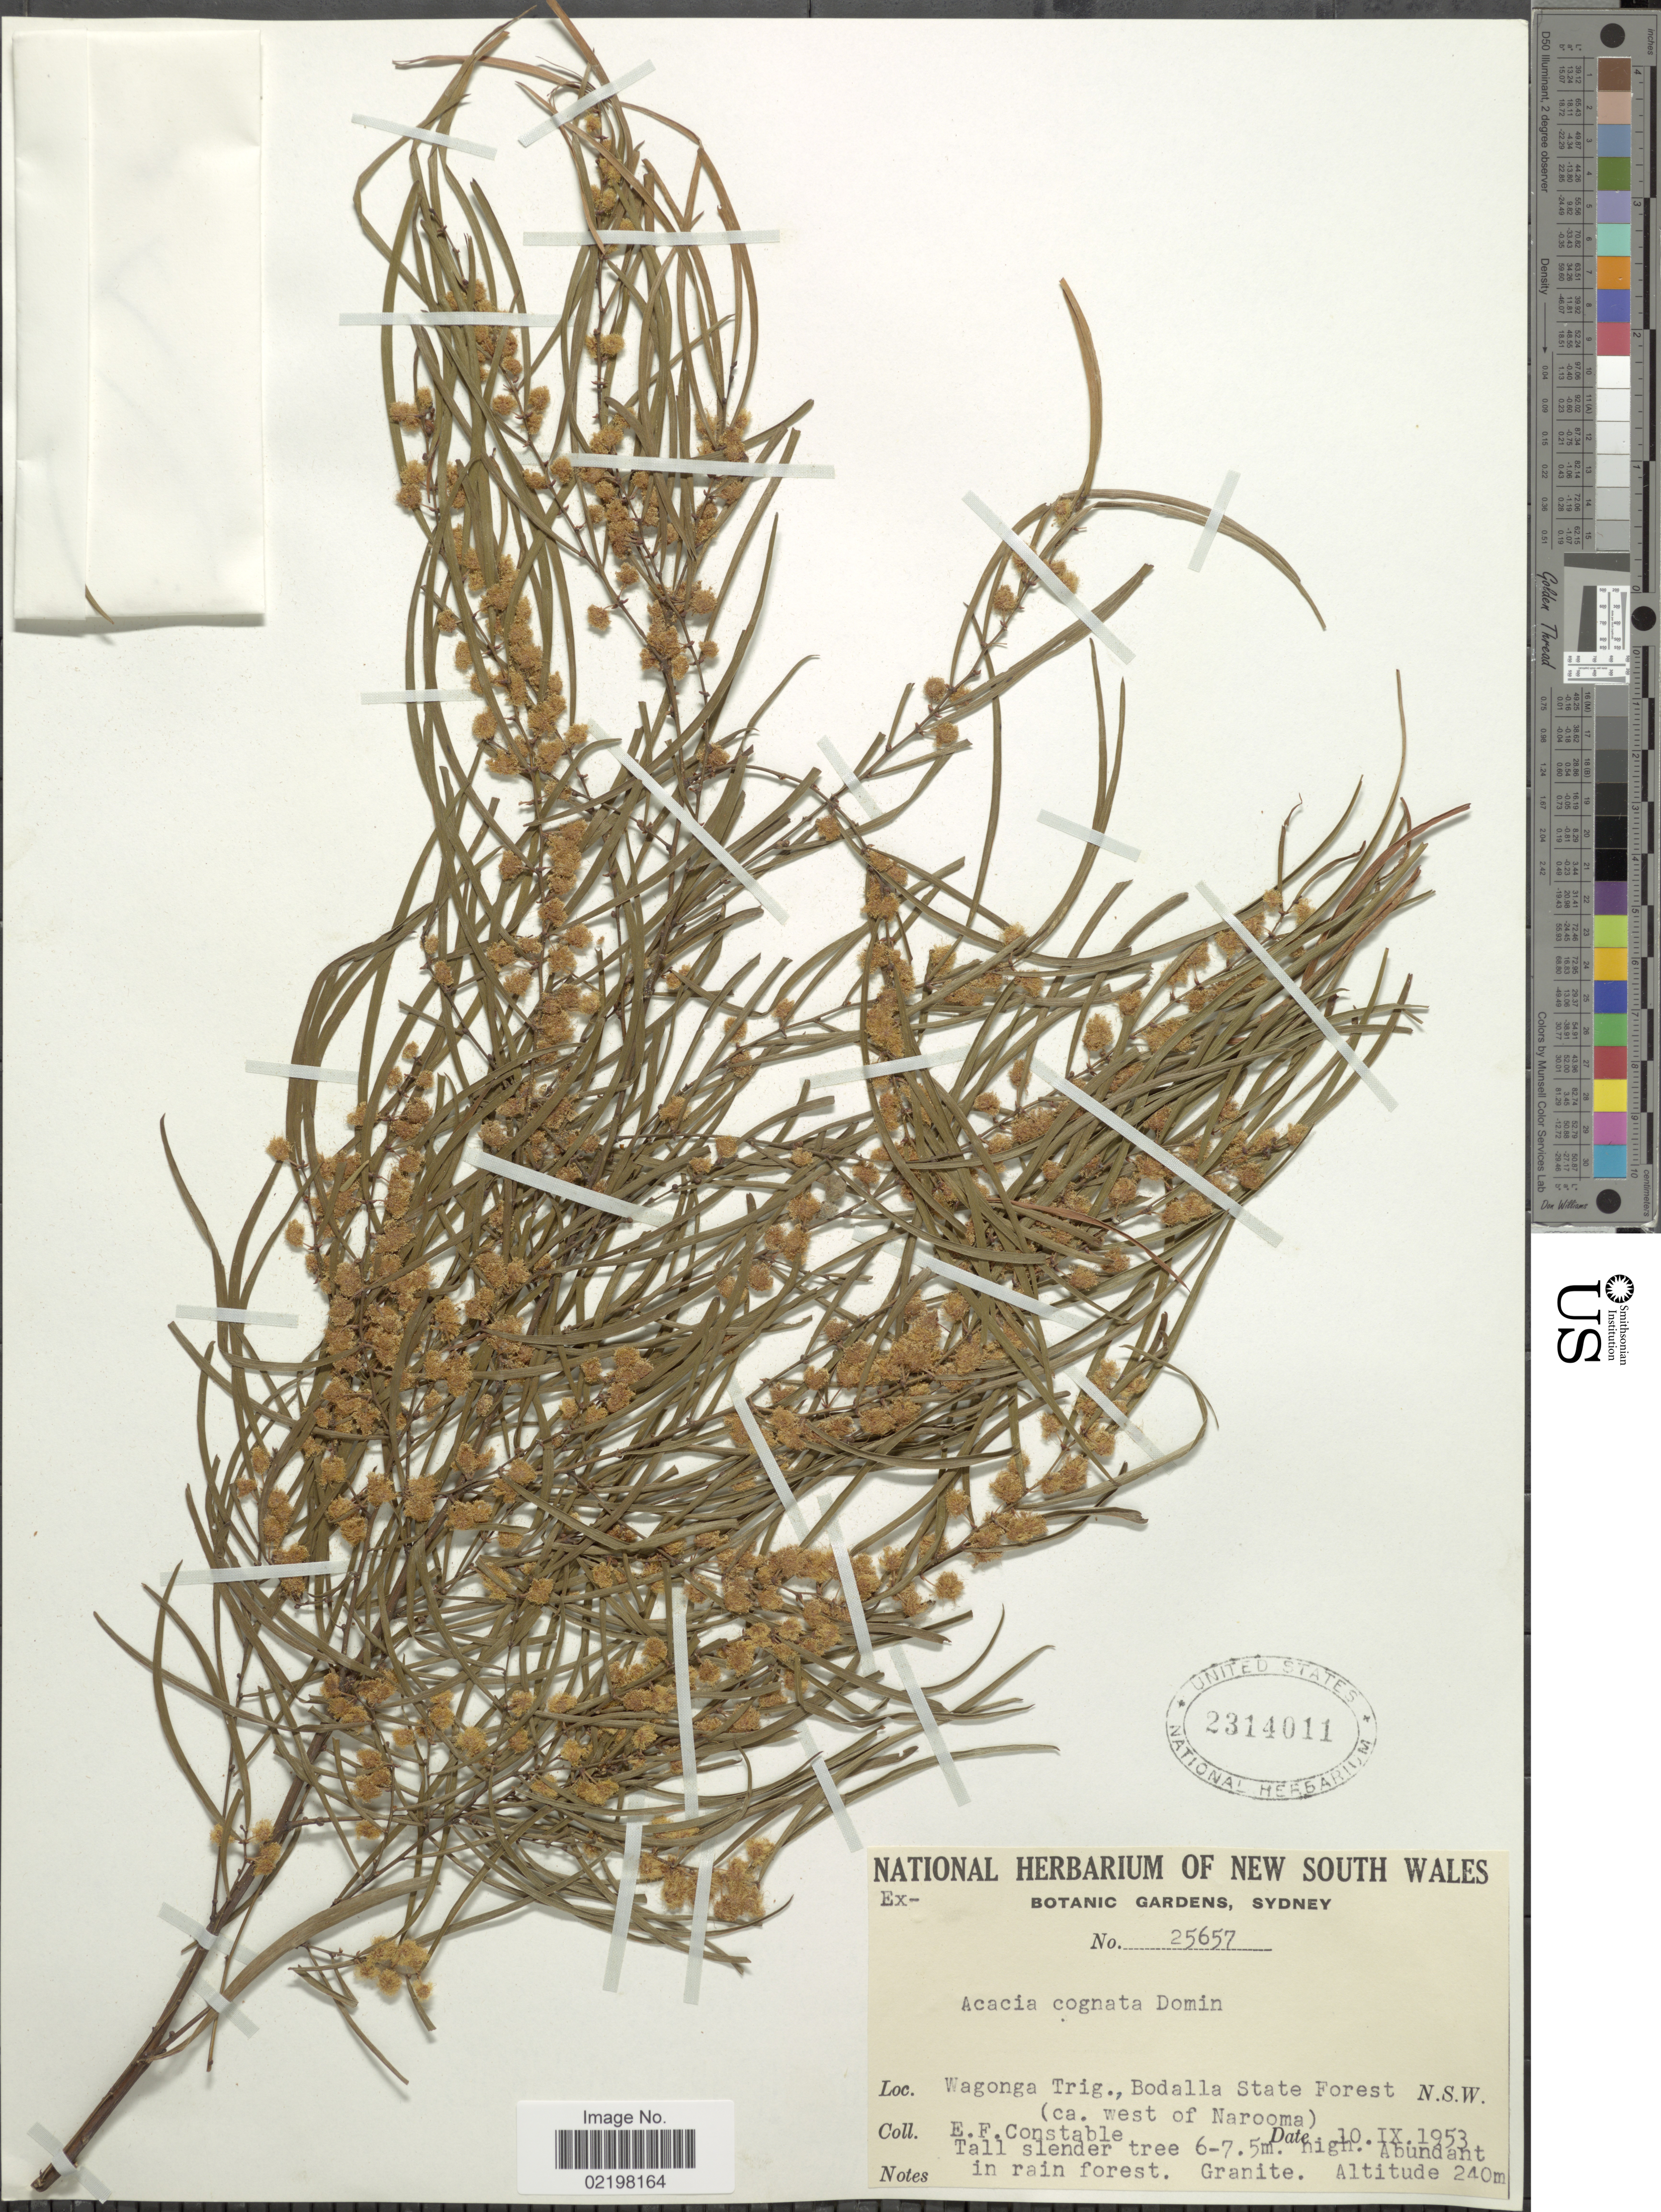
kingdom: Plantae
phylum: Tracheophyta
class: Magnoliopsida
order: Fabales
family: Fabaceae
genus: Acacia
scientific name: Acacia cognata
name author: Domin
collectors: E. F. Constable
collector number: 25657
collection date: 1953-09-10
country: Australia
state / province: New South Wales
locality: Wagonga Trig., Bodalla State Forest, (West of Narooma) N.S.W.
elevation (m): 240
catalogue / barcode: US 2314011